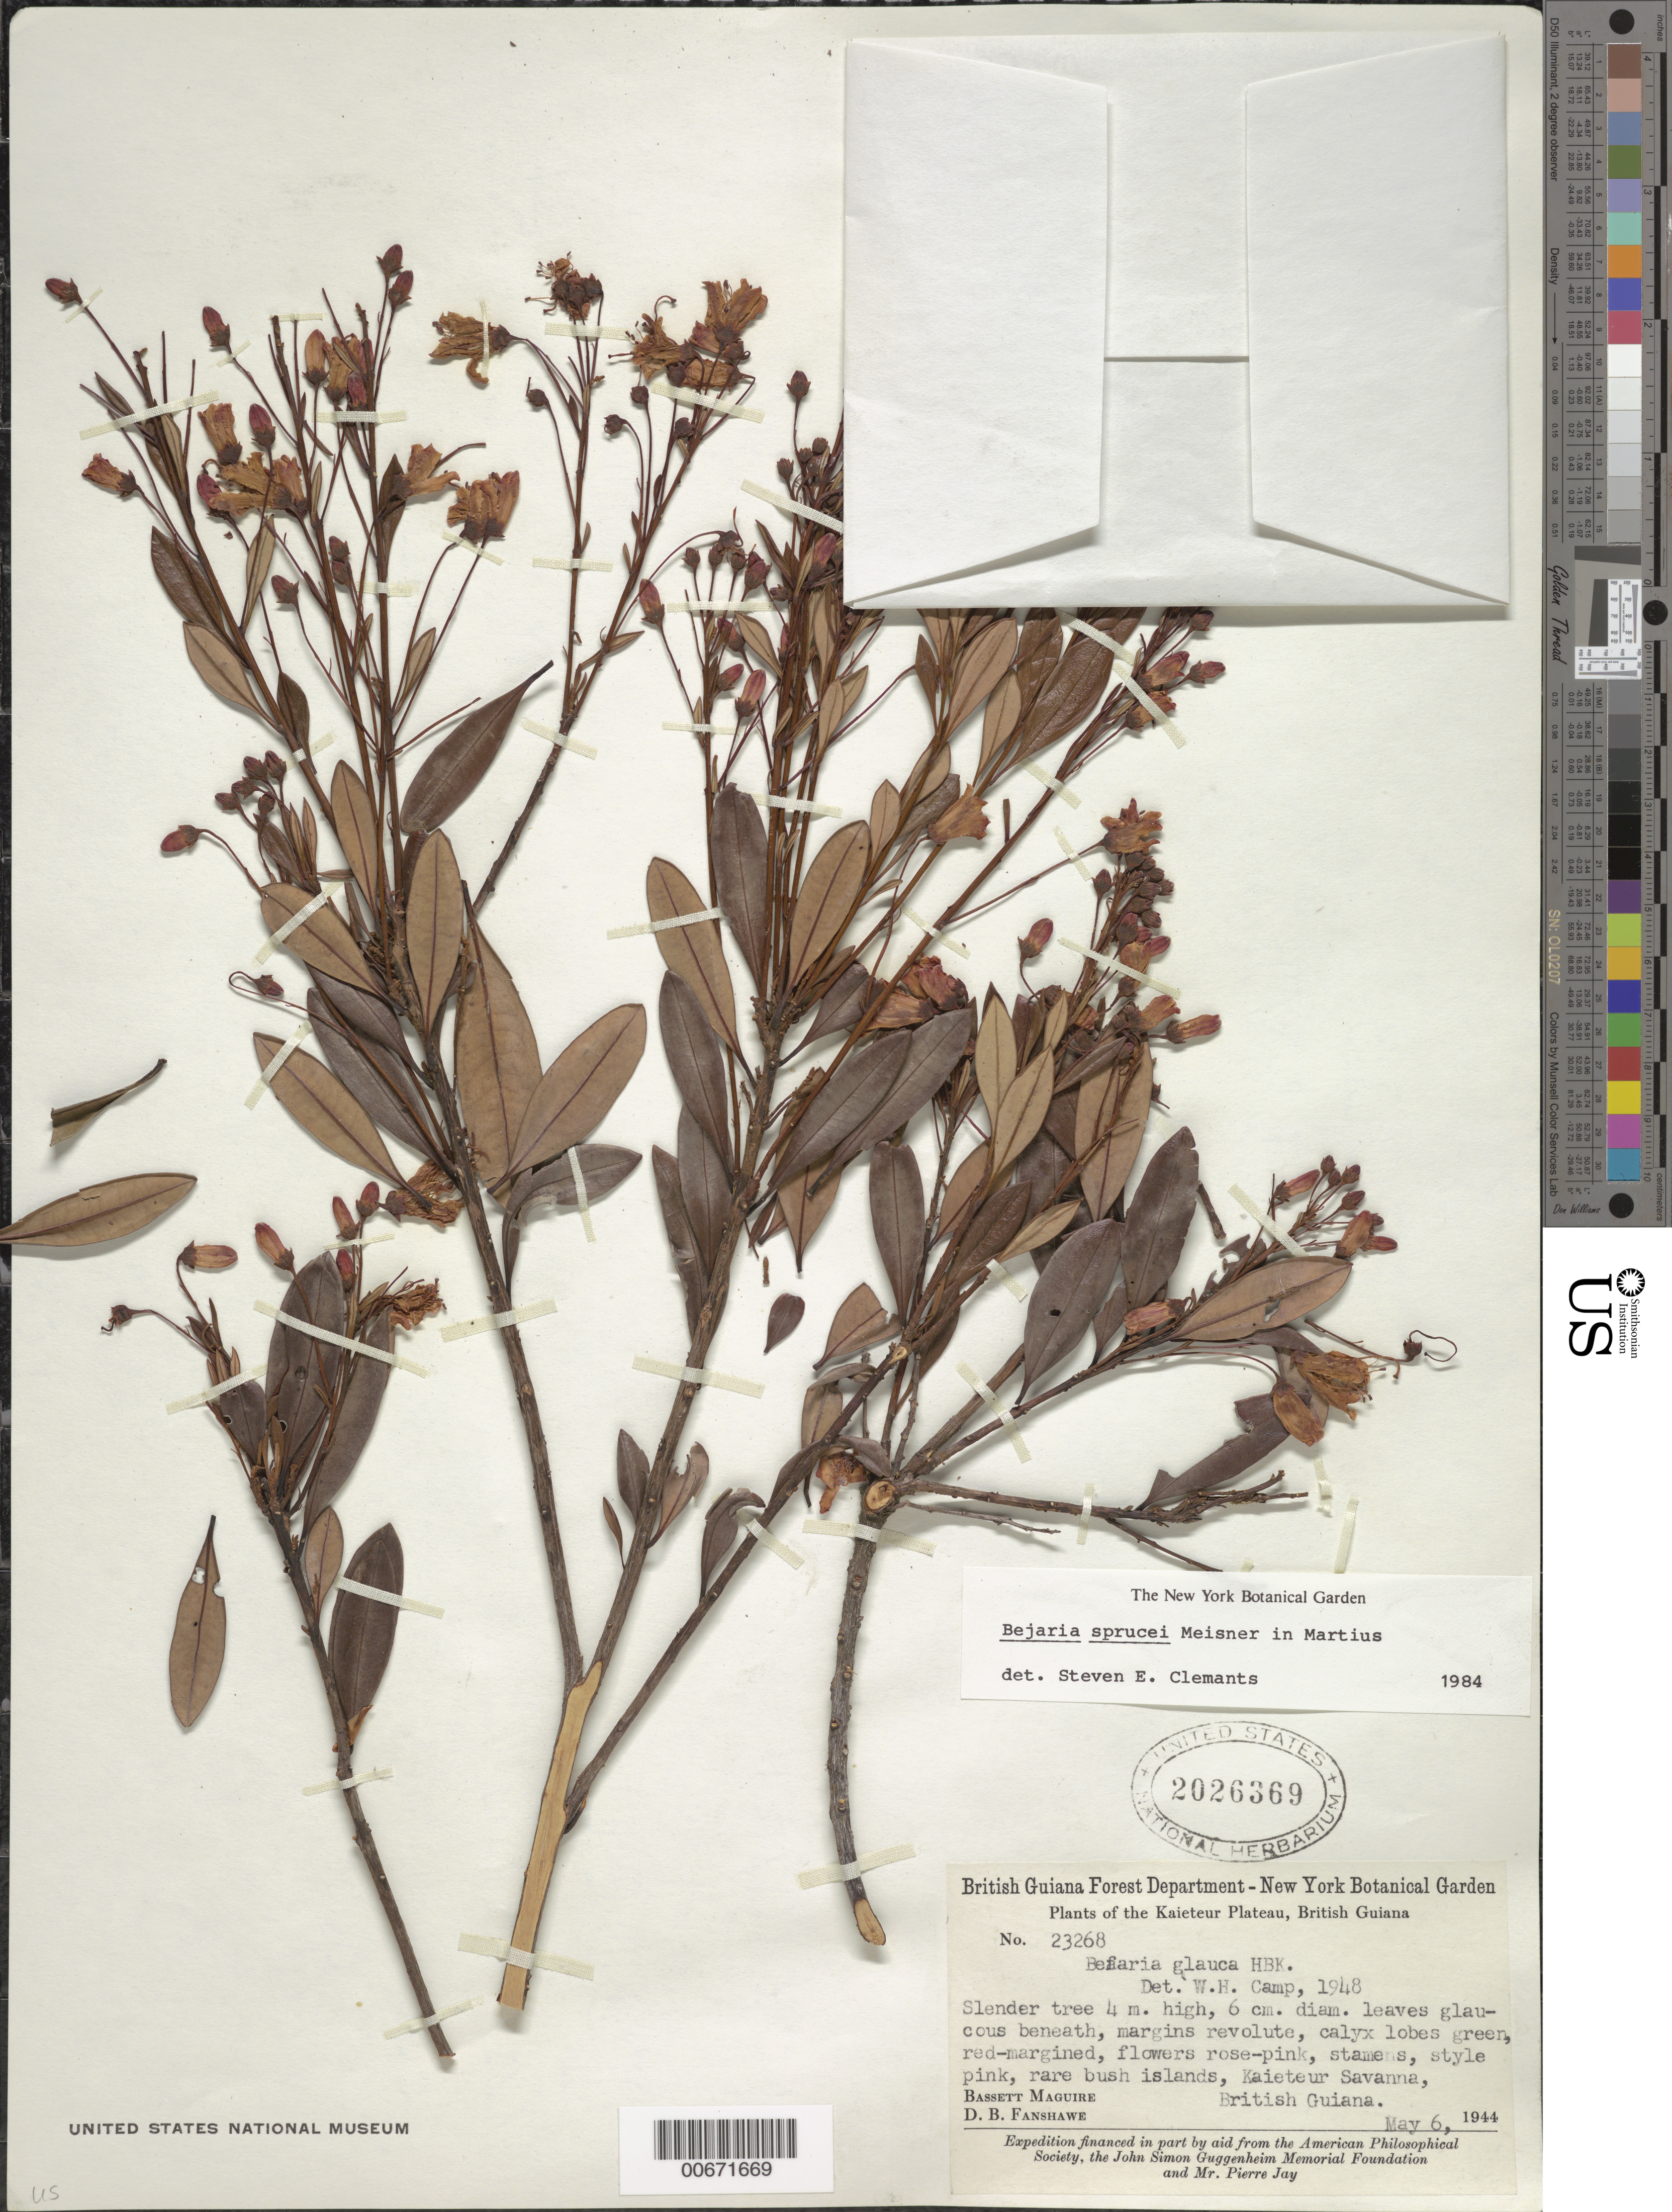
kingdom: Plantae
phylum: Tracheophyta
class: Magnoliopsida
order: Ericales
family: Ericaceae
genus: Bejaria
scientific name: Bejaria sprucei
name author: Meisn.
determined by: Clemants, S. E.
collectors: B. Maguire & D. B. Fanshawe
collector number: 23268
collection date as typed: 6-May-44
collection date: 1944-05-06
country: Guyana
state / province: Potaro-Siparuni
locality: Kaieteur Plateau, Potaro River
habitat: Bush island in savanna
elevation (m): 427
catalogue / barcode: US 2026369